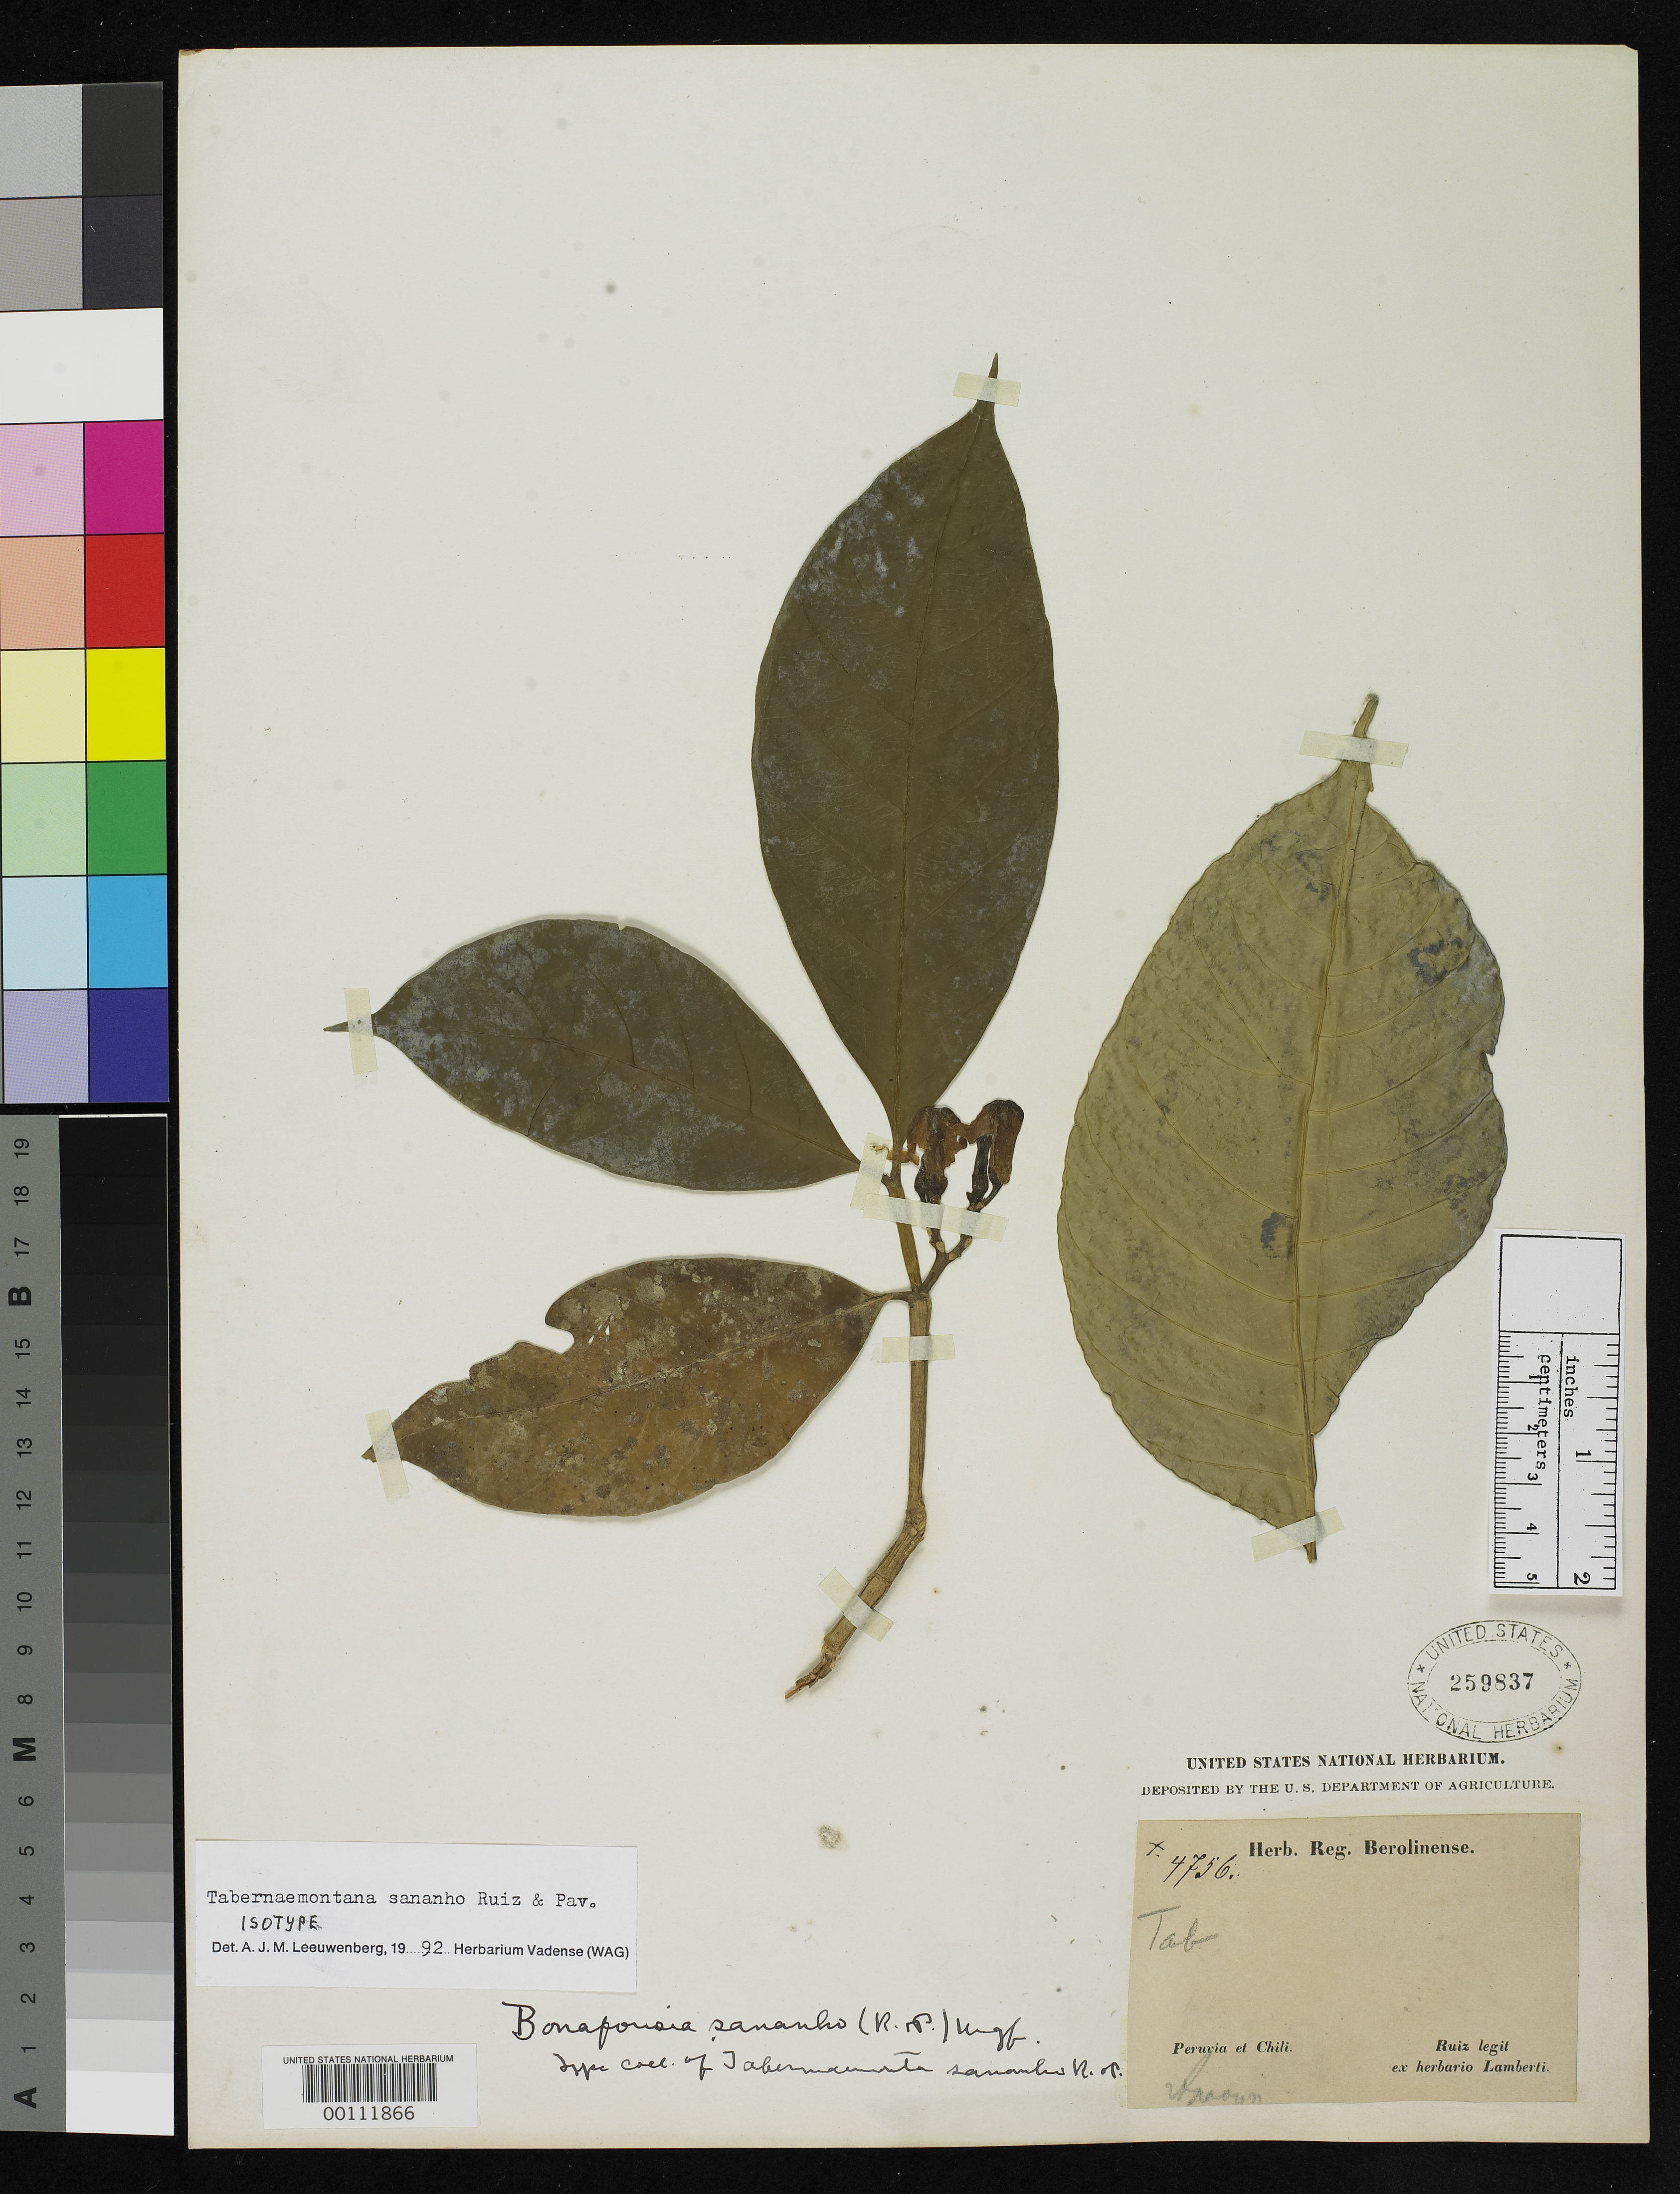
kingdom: Plantae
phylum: Tracheophyta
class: Magnoliopsida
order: Gentianales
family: Apocynaceae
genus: Tabernaemontana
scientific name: Tabernaemontana sananho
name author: Ruiz & Pav.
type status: Isotype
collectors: H. Ruiz López & J. A. Pavón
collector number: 4756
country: Peru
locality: S. Antonii Deplaya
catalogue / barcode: US 259837